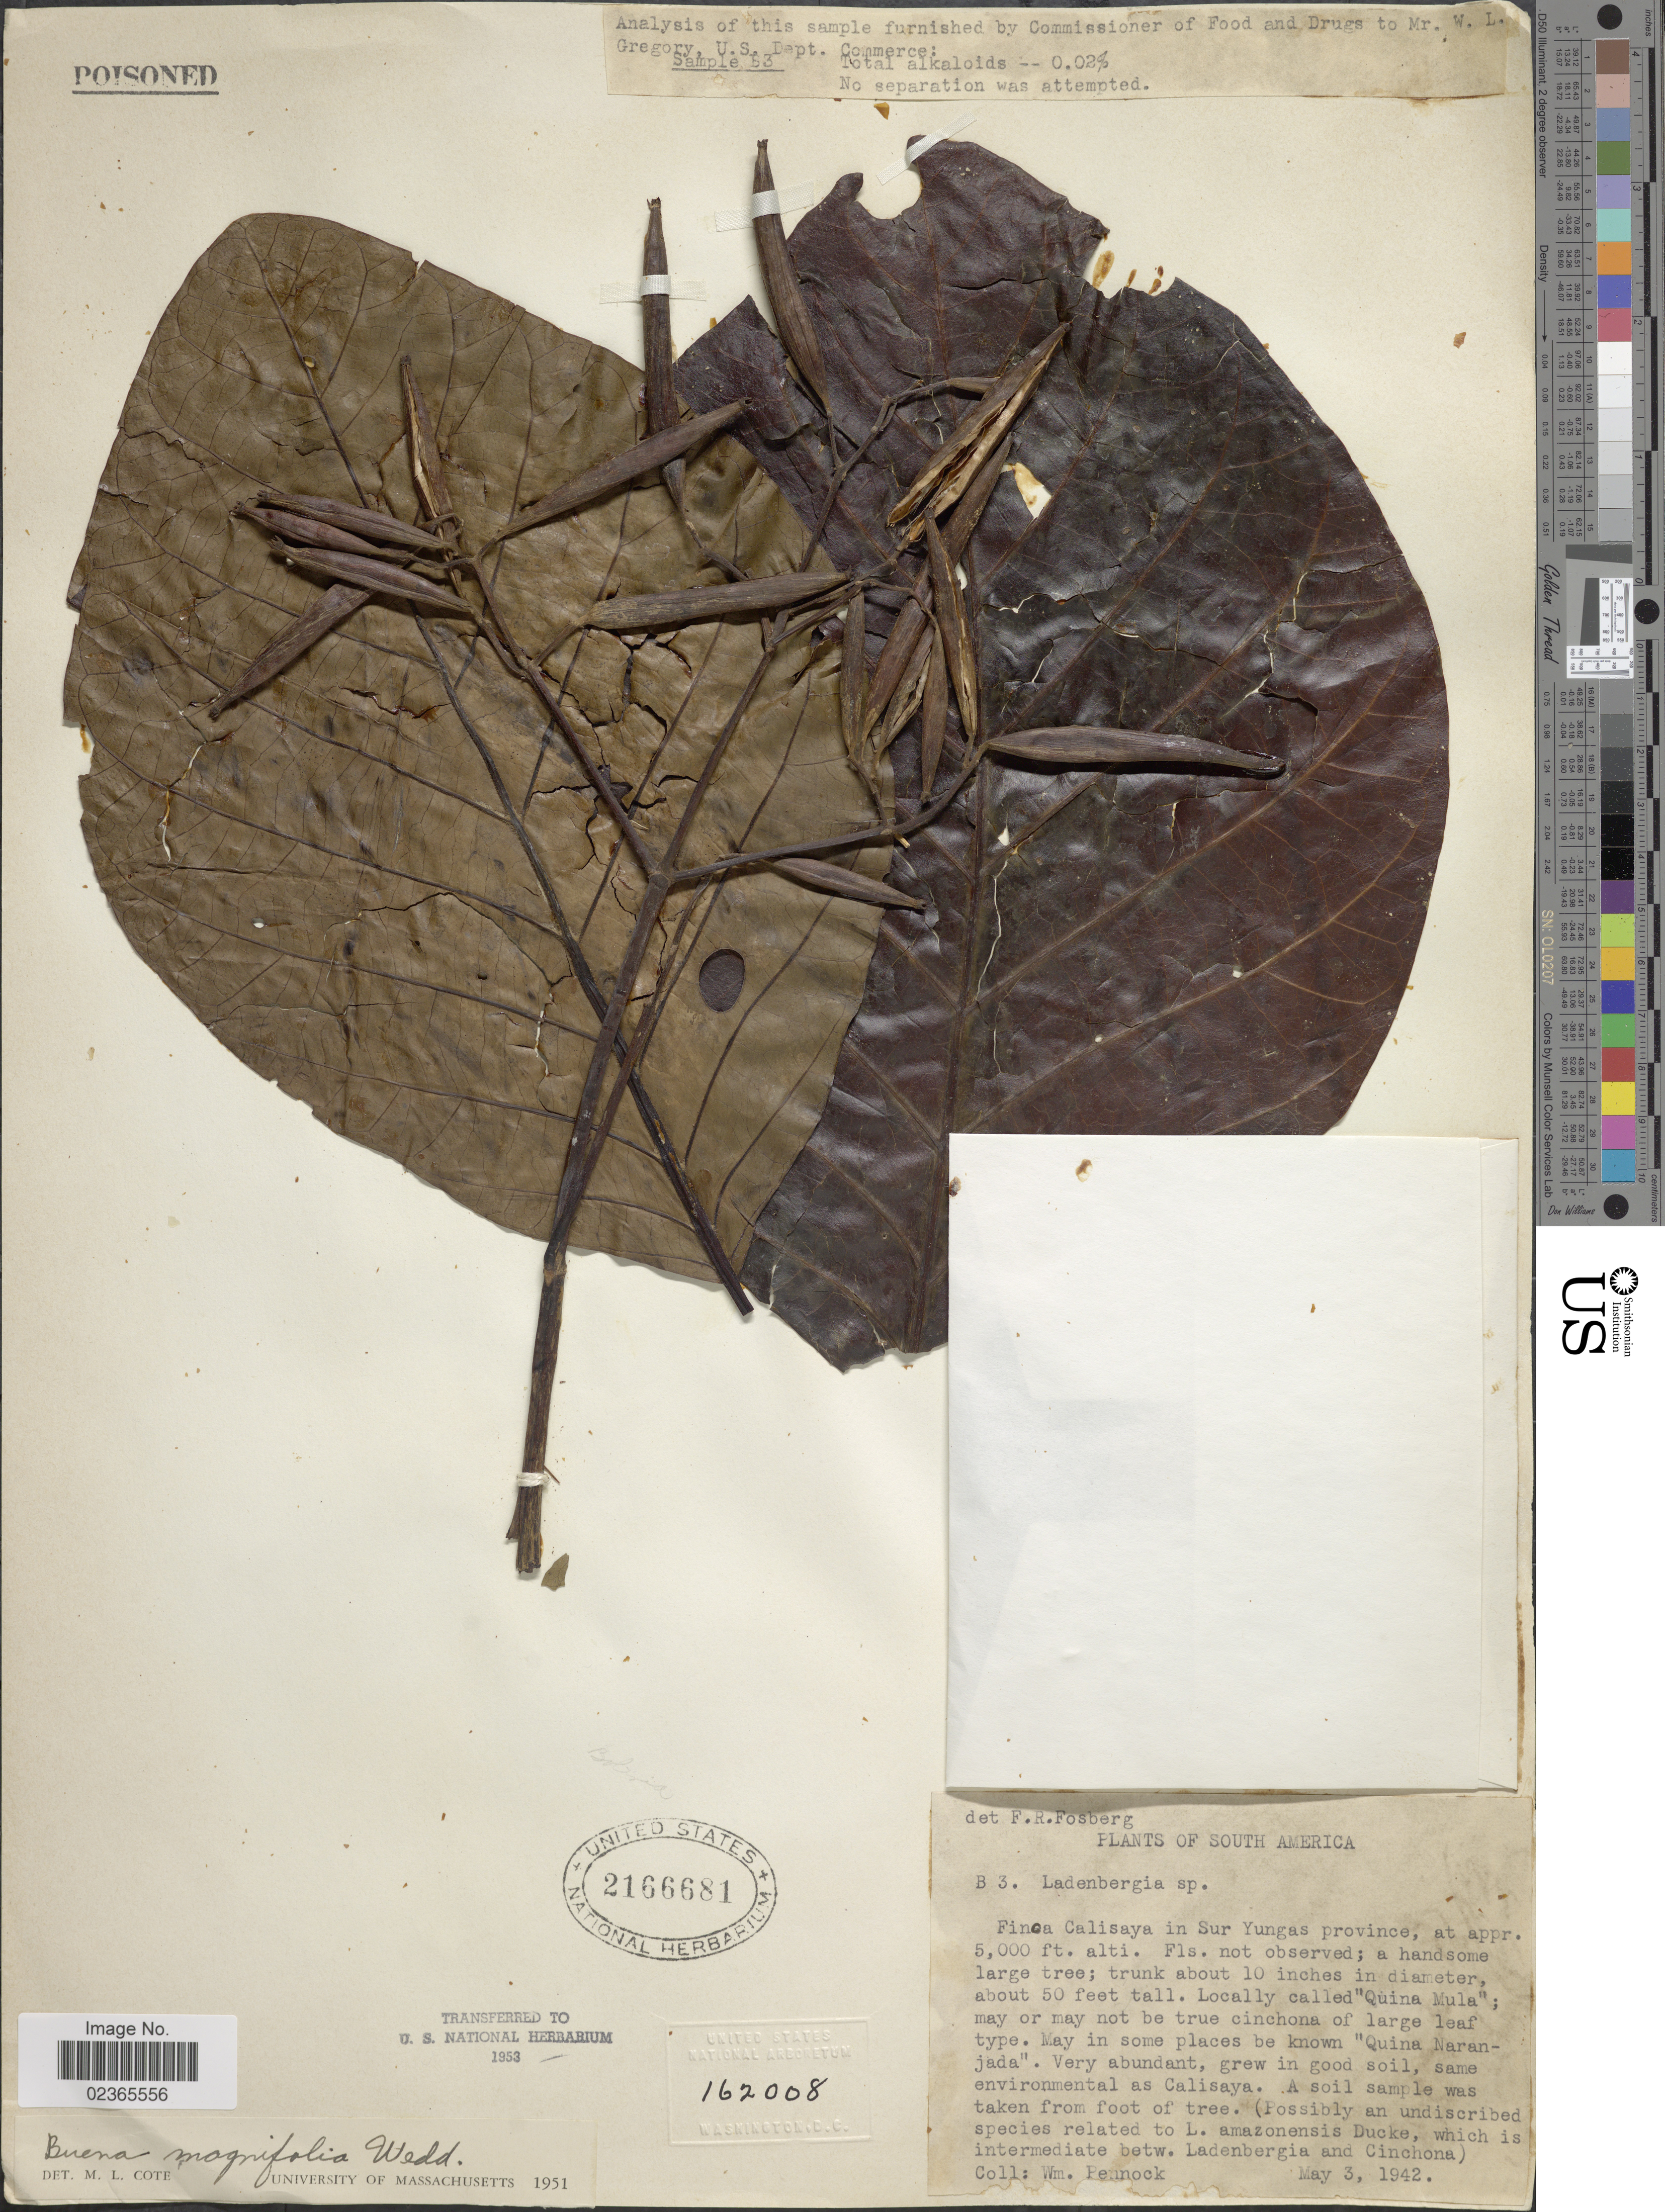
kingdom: Plantae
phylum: Tracheophyta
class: Magnoliopsida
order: Gentianales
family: Rubiaceae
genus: Ladenbergia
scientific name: Ladenbergia oblongifolia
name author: (Mutis) L. Andersson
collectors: W. Pennock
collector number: B3?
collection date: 1942-05-03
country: Bolivia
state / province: La Paz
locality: South America, Finca Calisaya in Sur Yungas province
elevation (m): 1524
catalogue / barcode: US 2166681